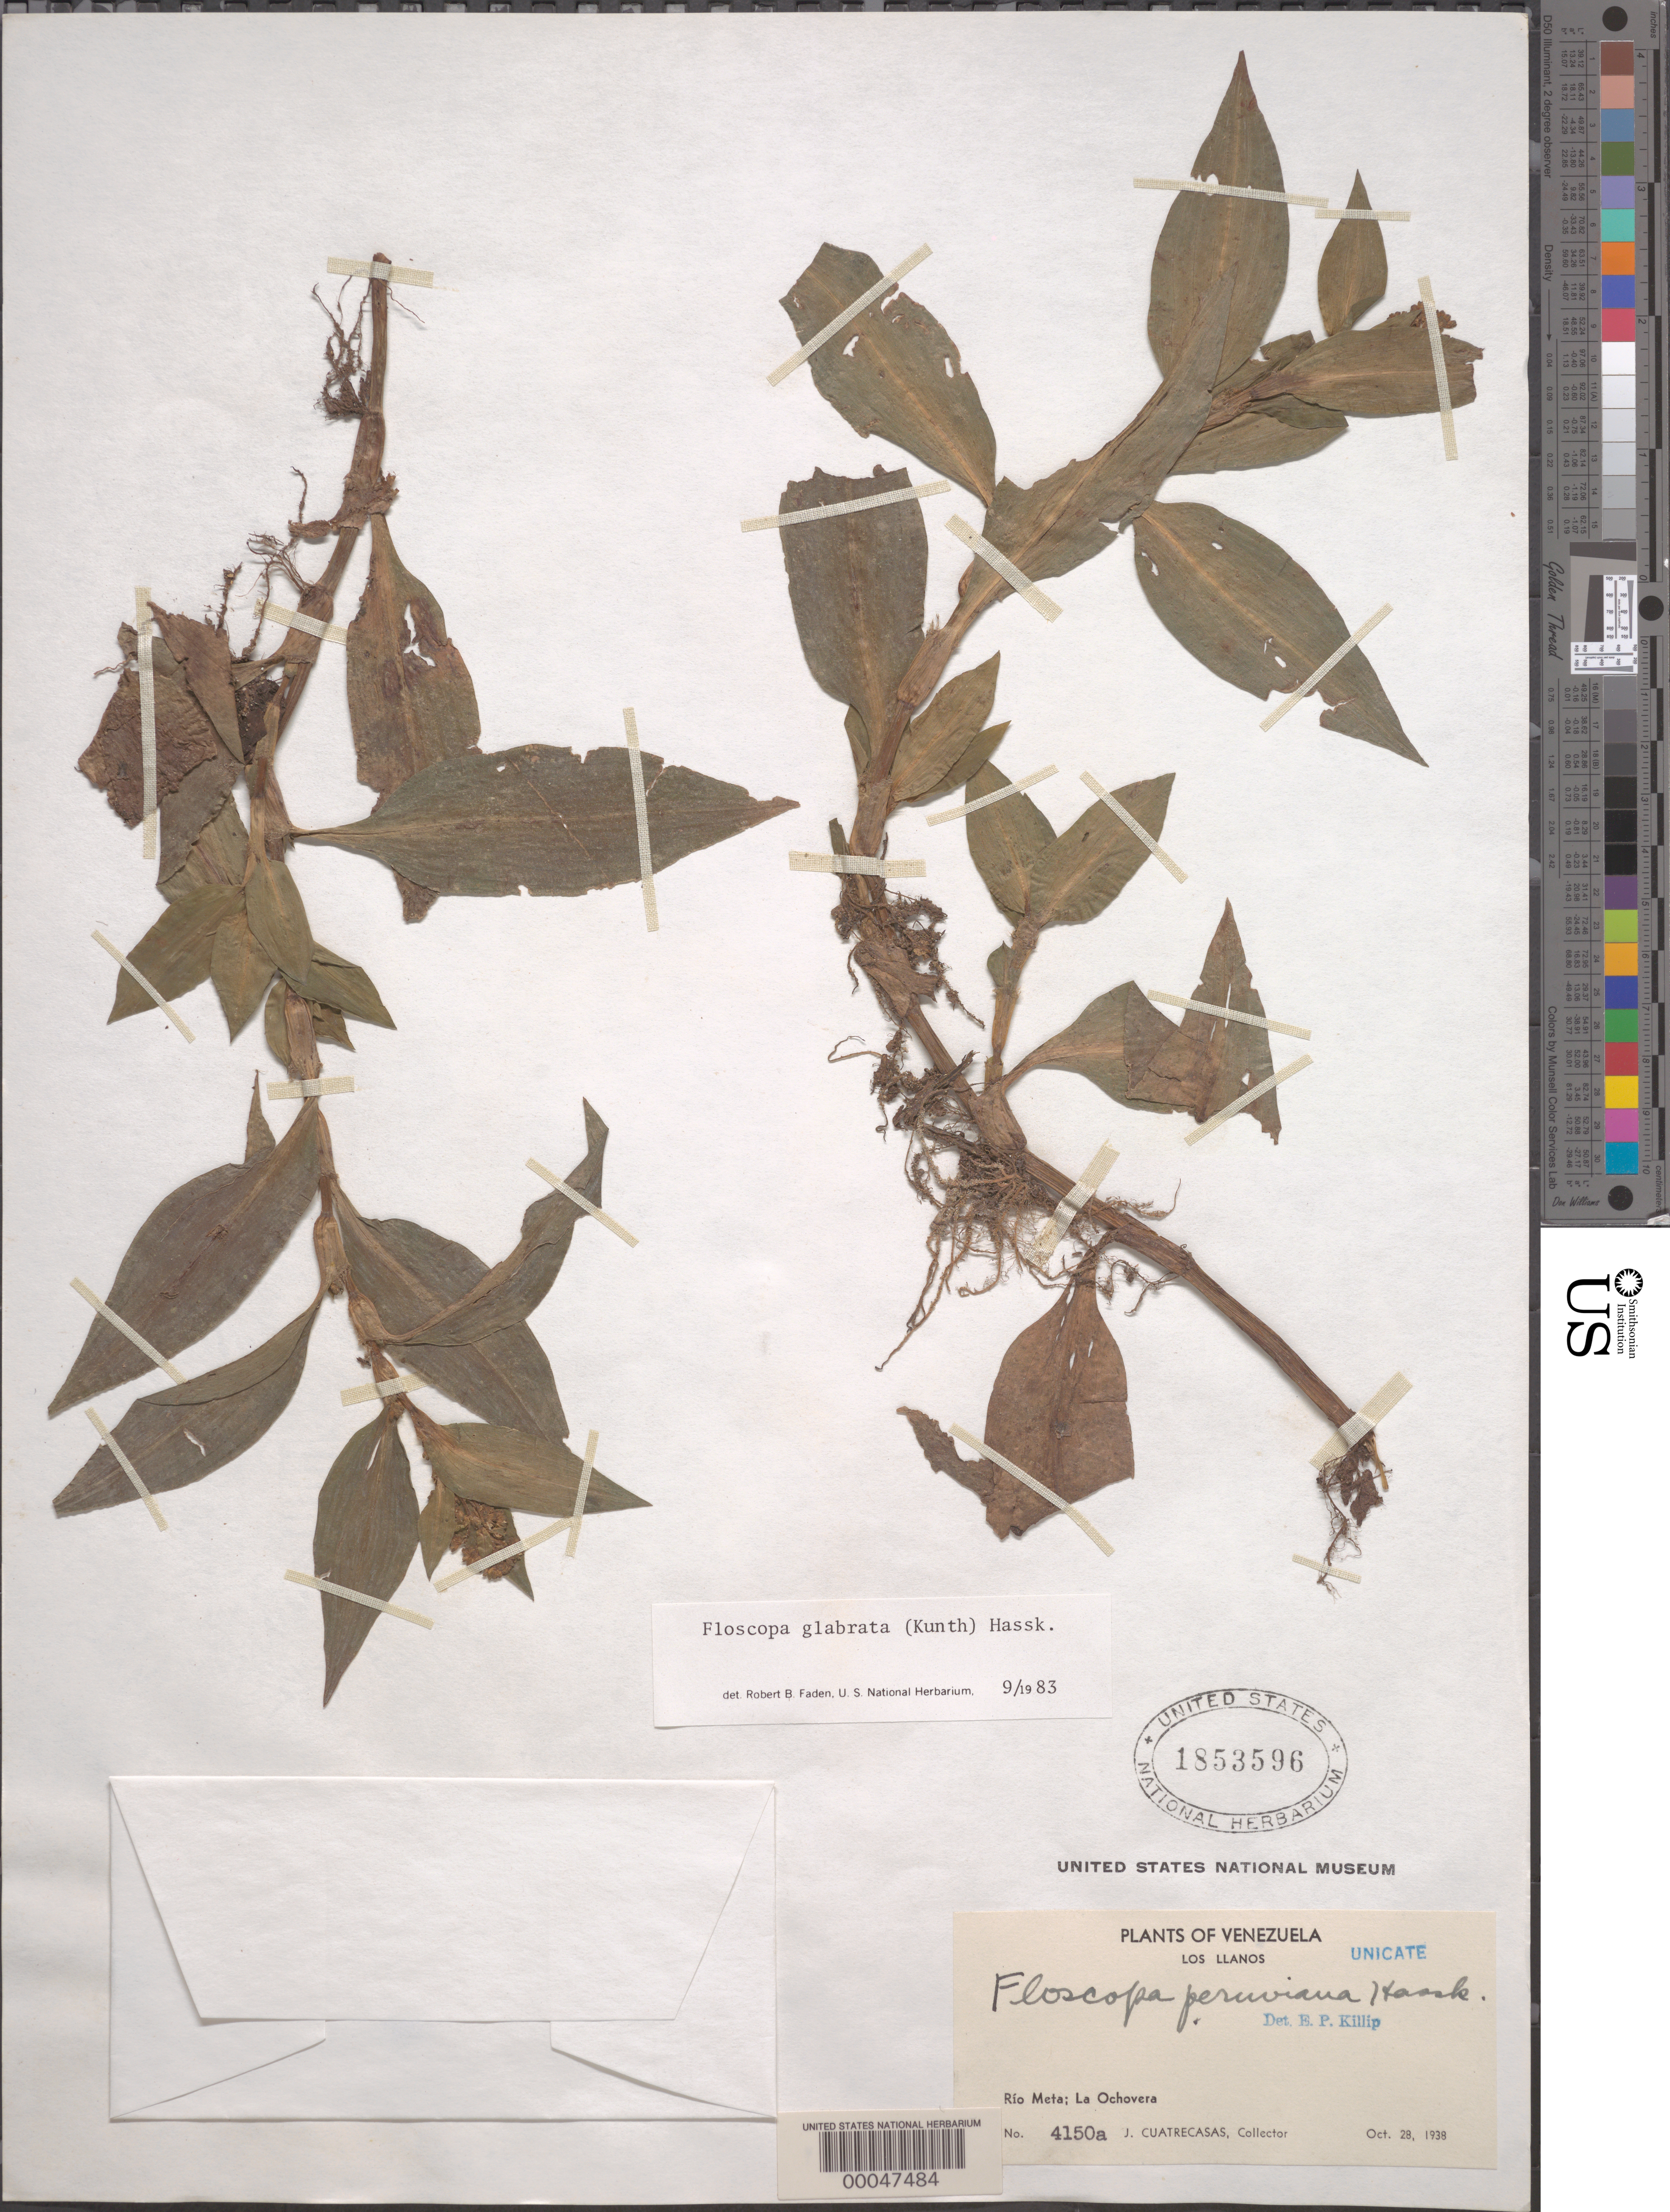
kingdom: Plantae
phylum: Tracheophyta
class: Liliopsida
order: Commelinales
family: Commelinaceae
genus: Floscopa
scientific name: Floscopa glabrata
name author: (Kunth) Hassk.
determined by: Faden, Robert B., (US), Smithsonian Institution - National Museum of Natural History (UNITED STATES)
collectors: J. Cuatrecasas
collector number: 4150a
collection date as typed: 28 Oct 1938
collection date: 1938-10-28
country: Venezuela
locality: Rio meta, la ochovera; los llanos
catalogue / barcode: US 1853596